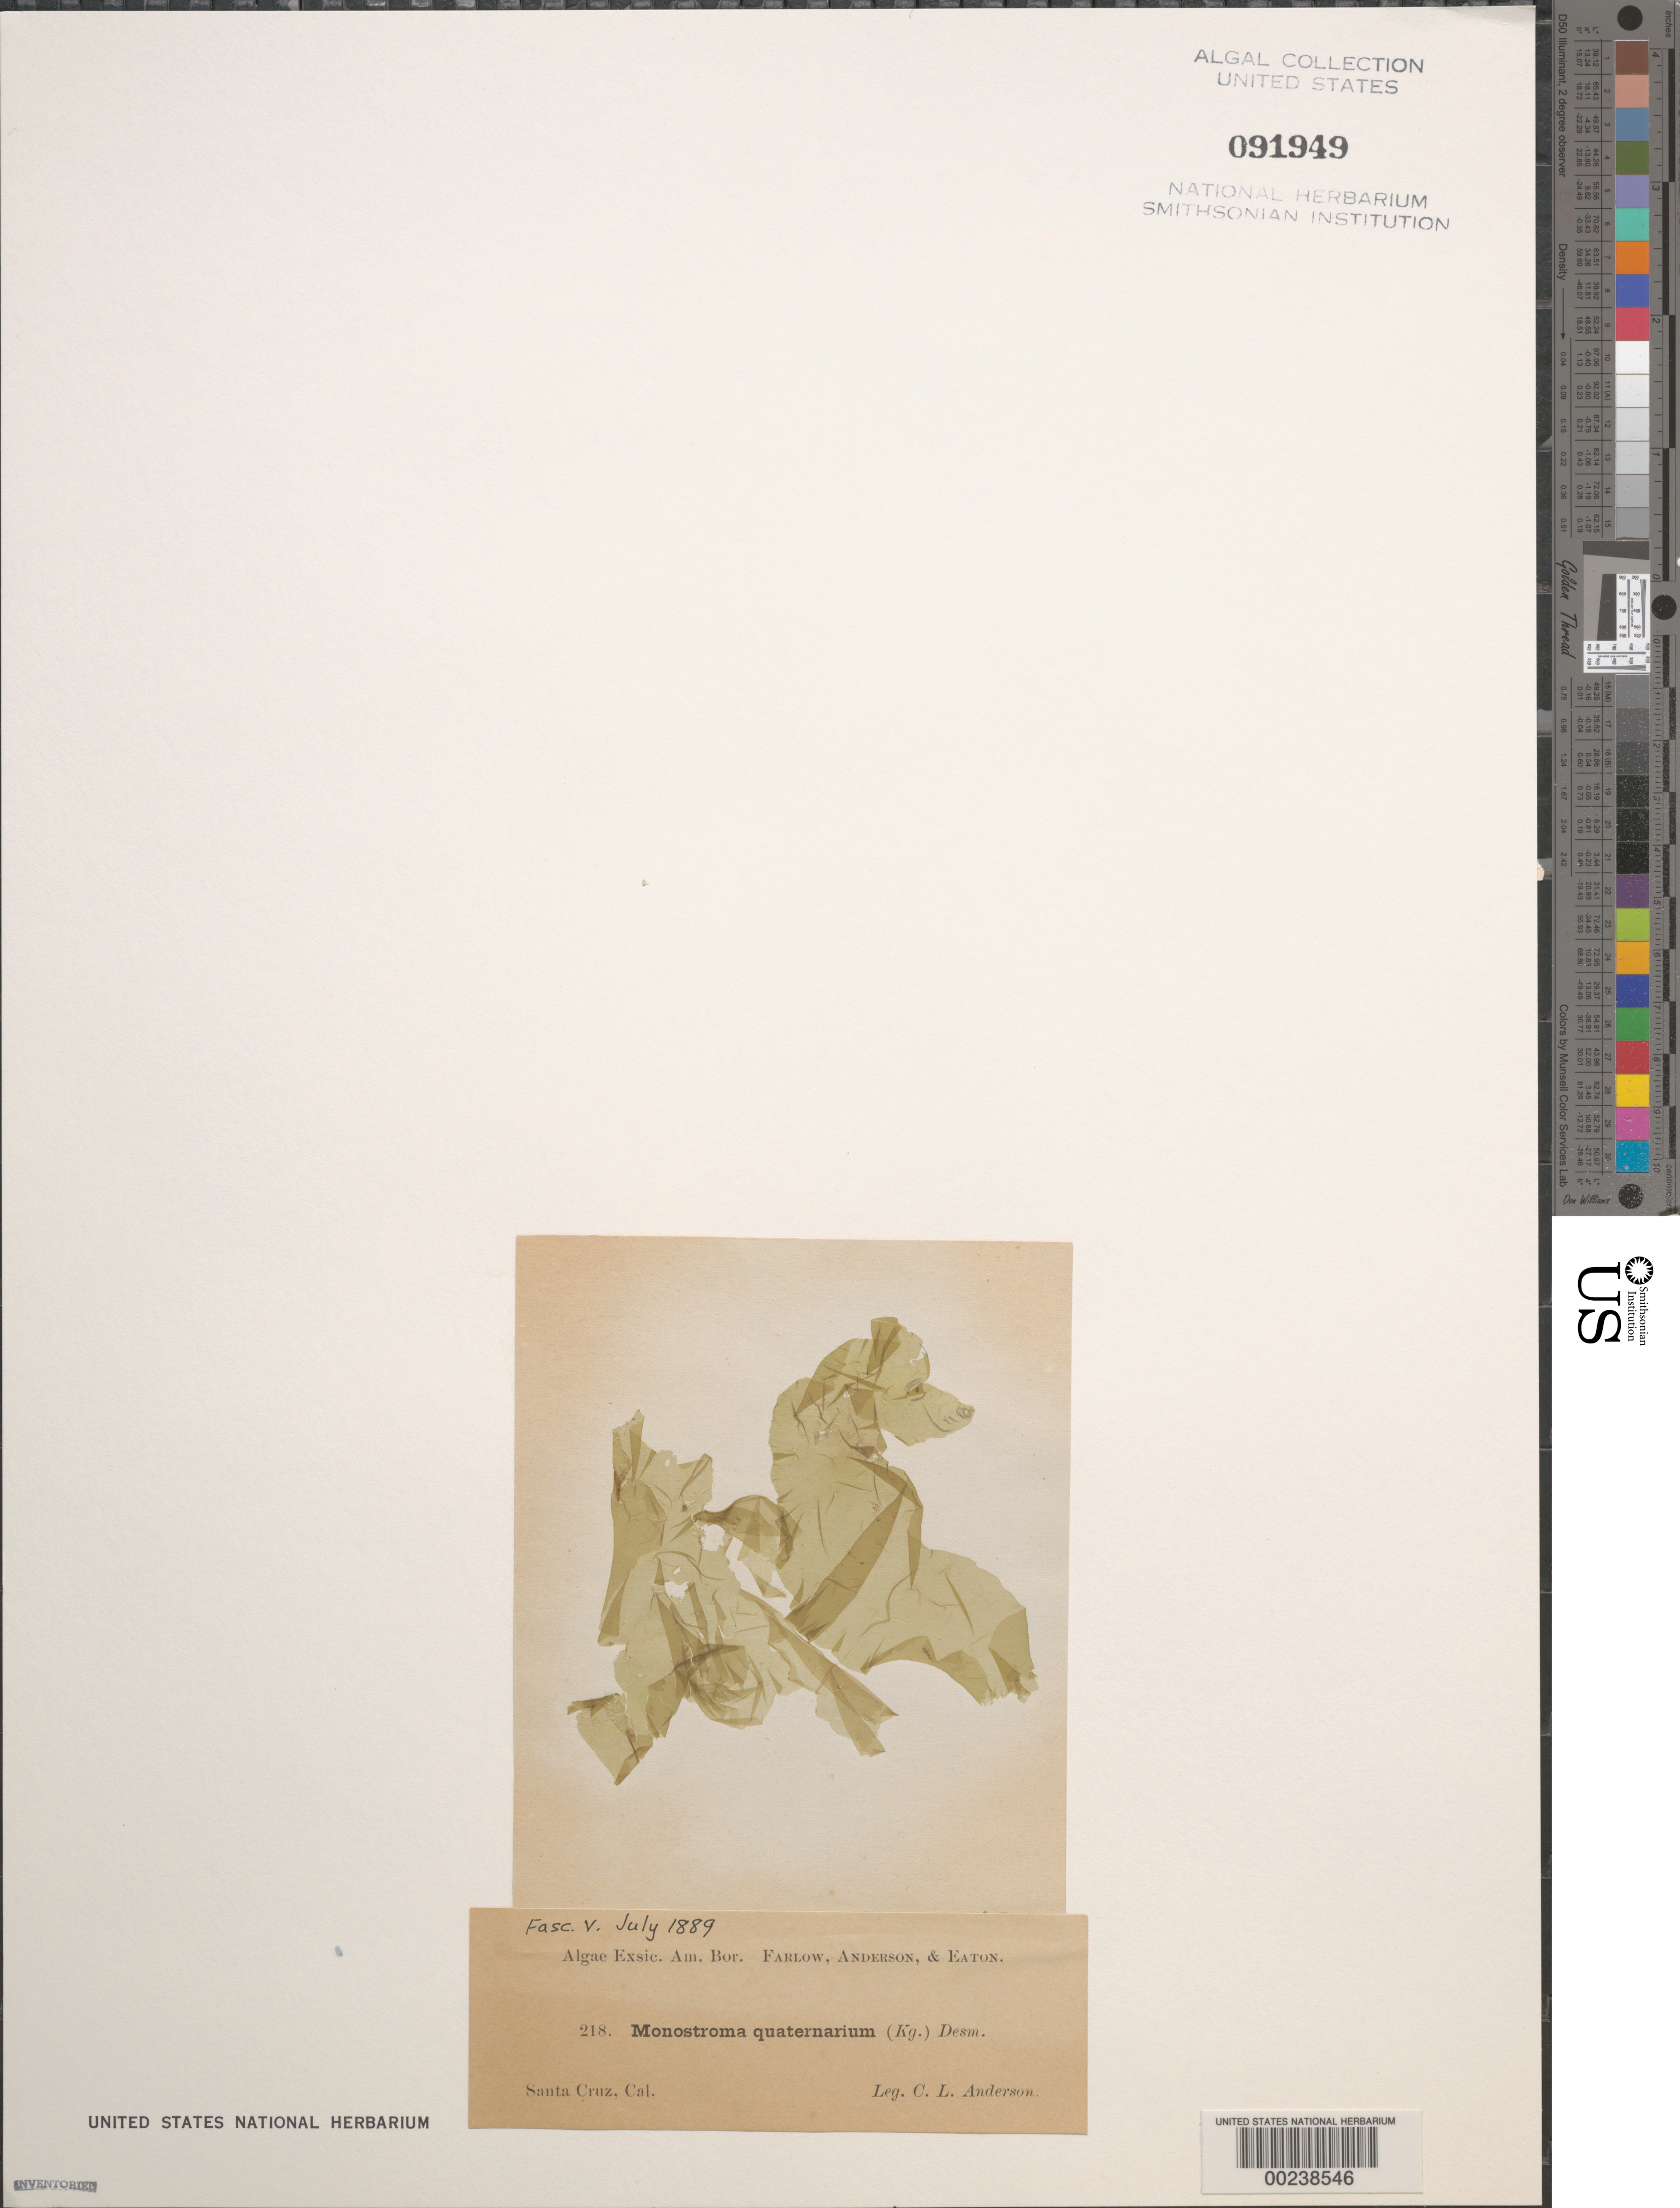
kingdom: Plantae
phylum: Chlorophyta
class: Ulvophyceae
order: Ulvales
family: Monostromataceae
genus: Monostroma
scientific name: Monostroma quarternarium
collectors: C. L. Anderson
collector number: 218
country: United States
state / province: California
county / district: Santa Cruz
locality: Santa Cruz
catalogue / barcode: US 91949